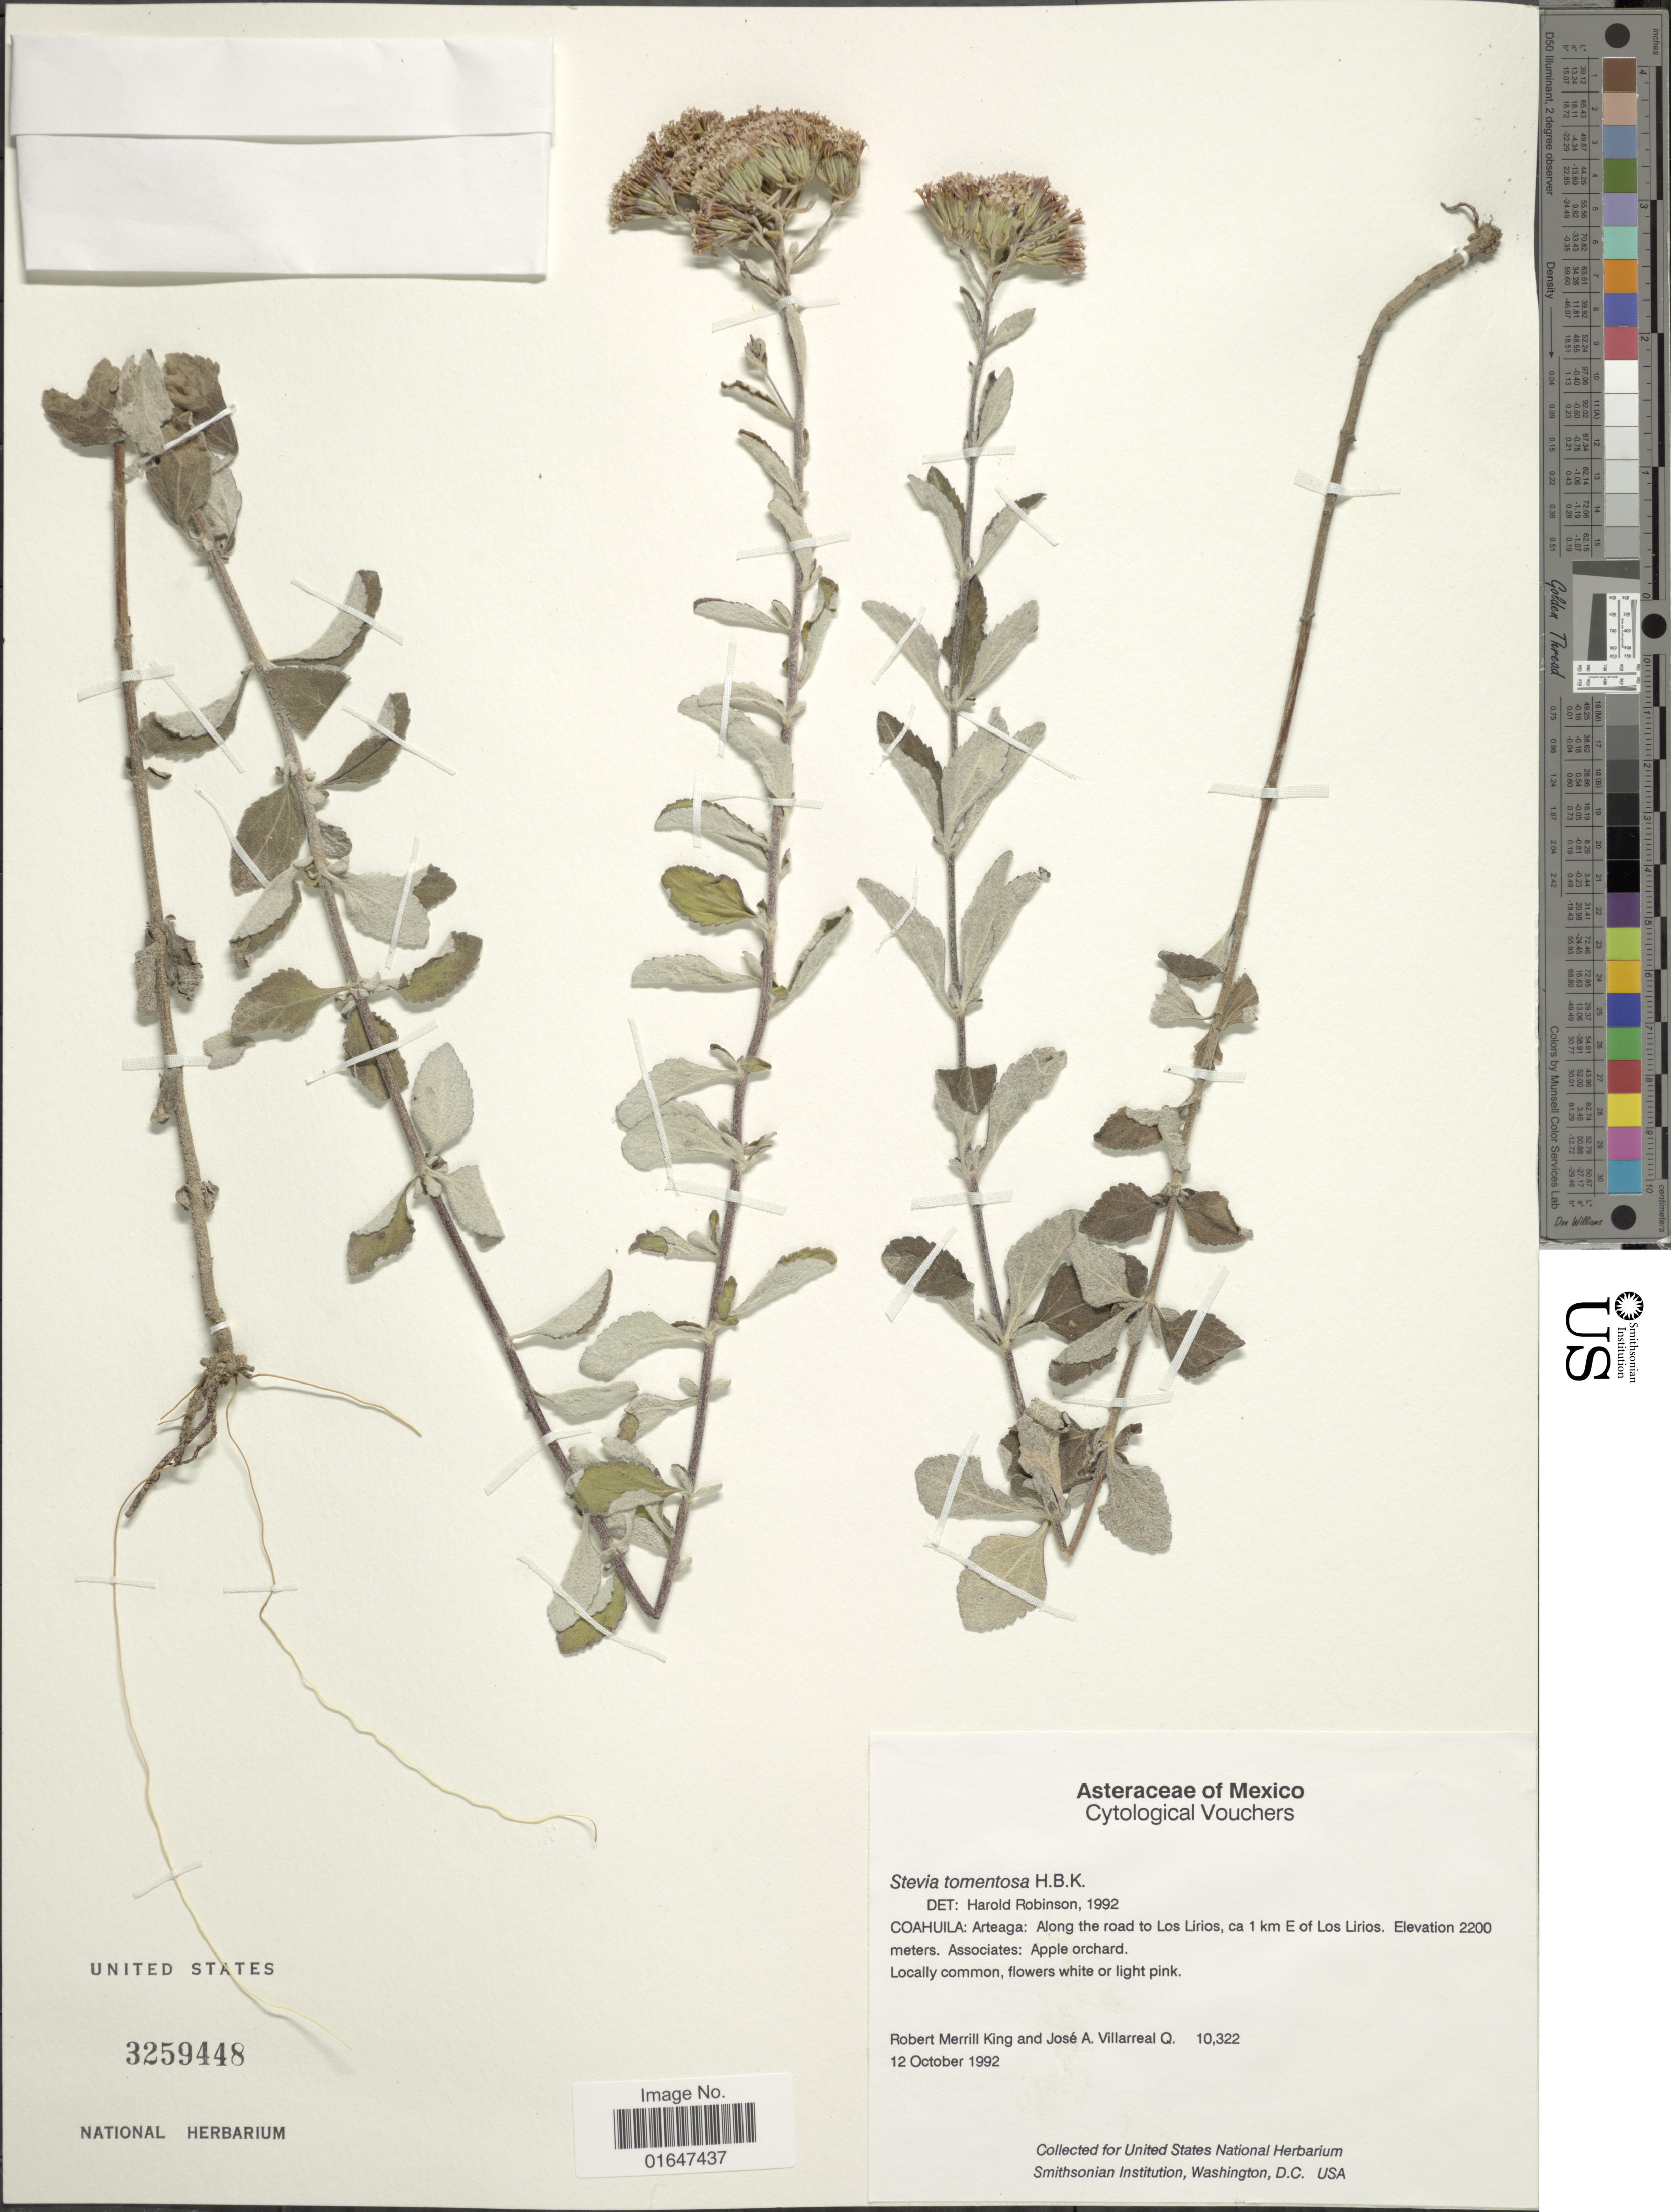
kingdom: Plantae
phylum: Tracheophyta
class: Magnoliopsida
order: Asterales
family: Asteraceae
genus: Stevia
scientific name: Stevia tomentosa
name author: Kunth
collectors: R. M. King & J. Villarreal-Quintanilla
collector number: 10322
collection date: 1992-10-12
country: Mexico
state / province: Coahuila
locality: Arteaga, along the road to Los Lirios, ca 1 km E of Los Lirios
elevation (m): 2200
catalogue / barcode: US 3259448